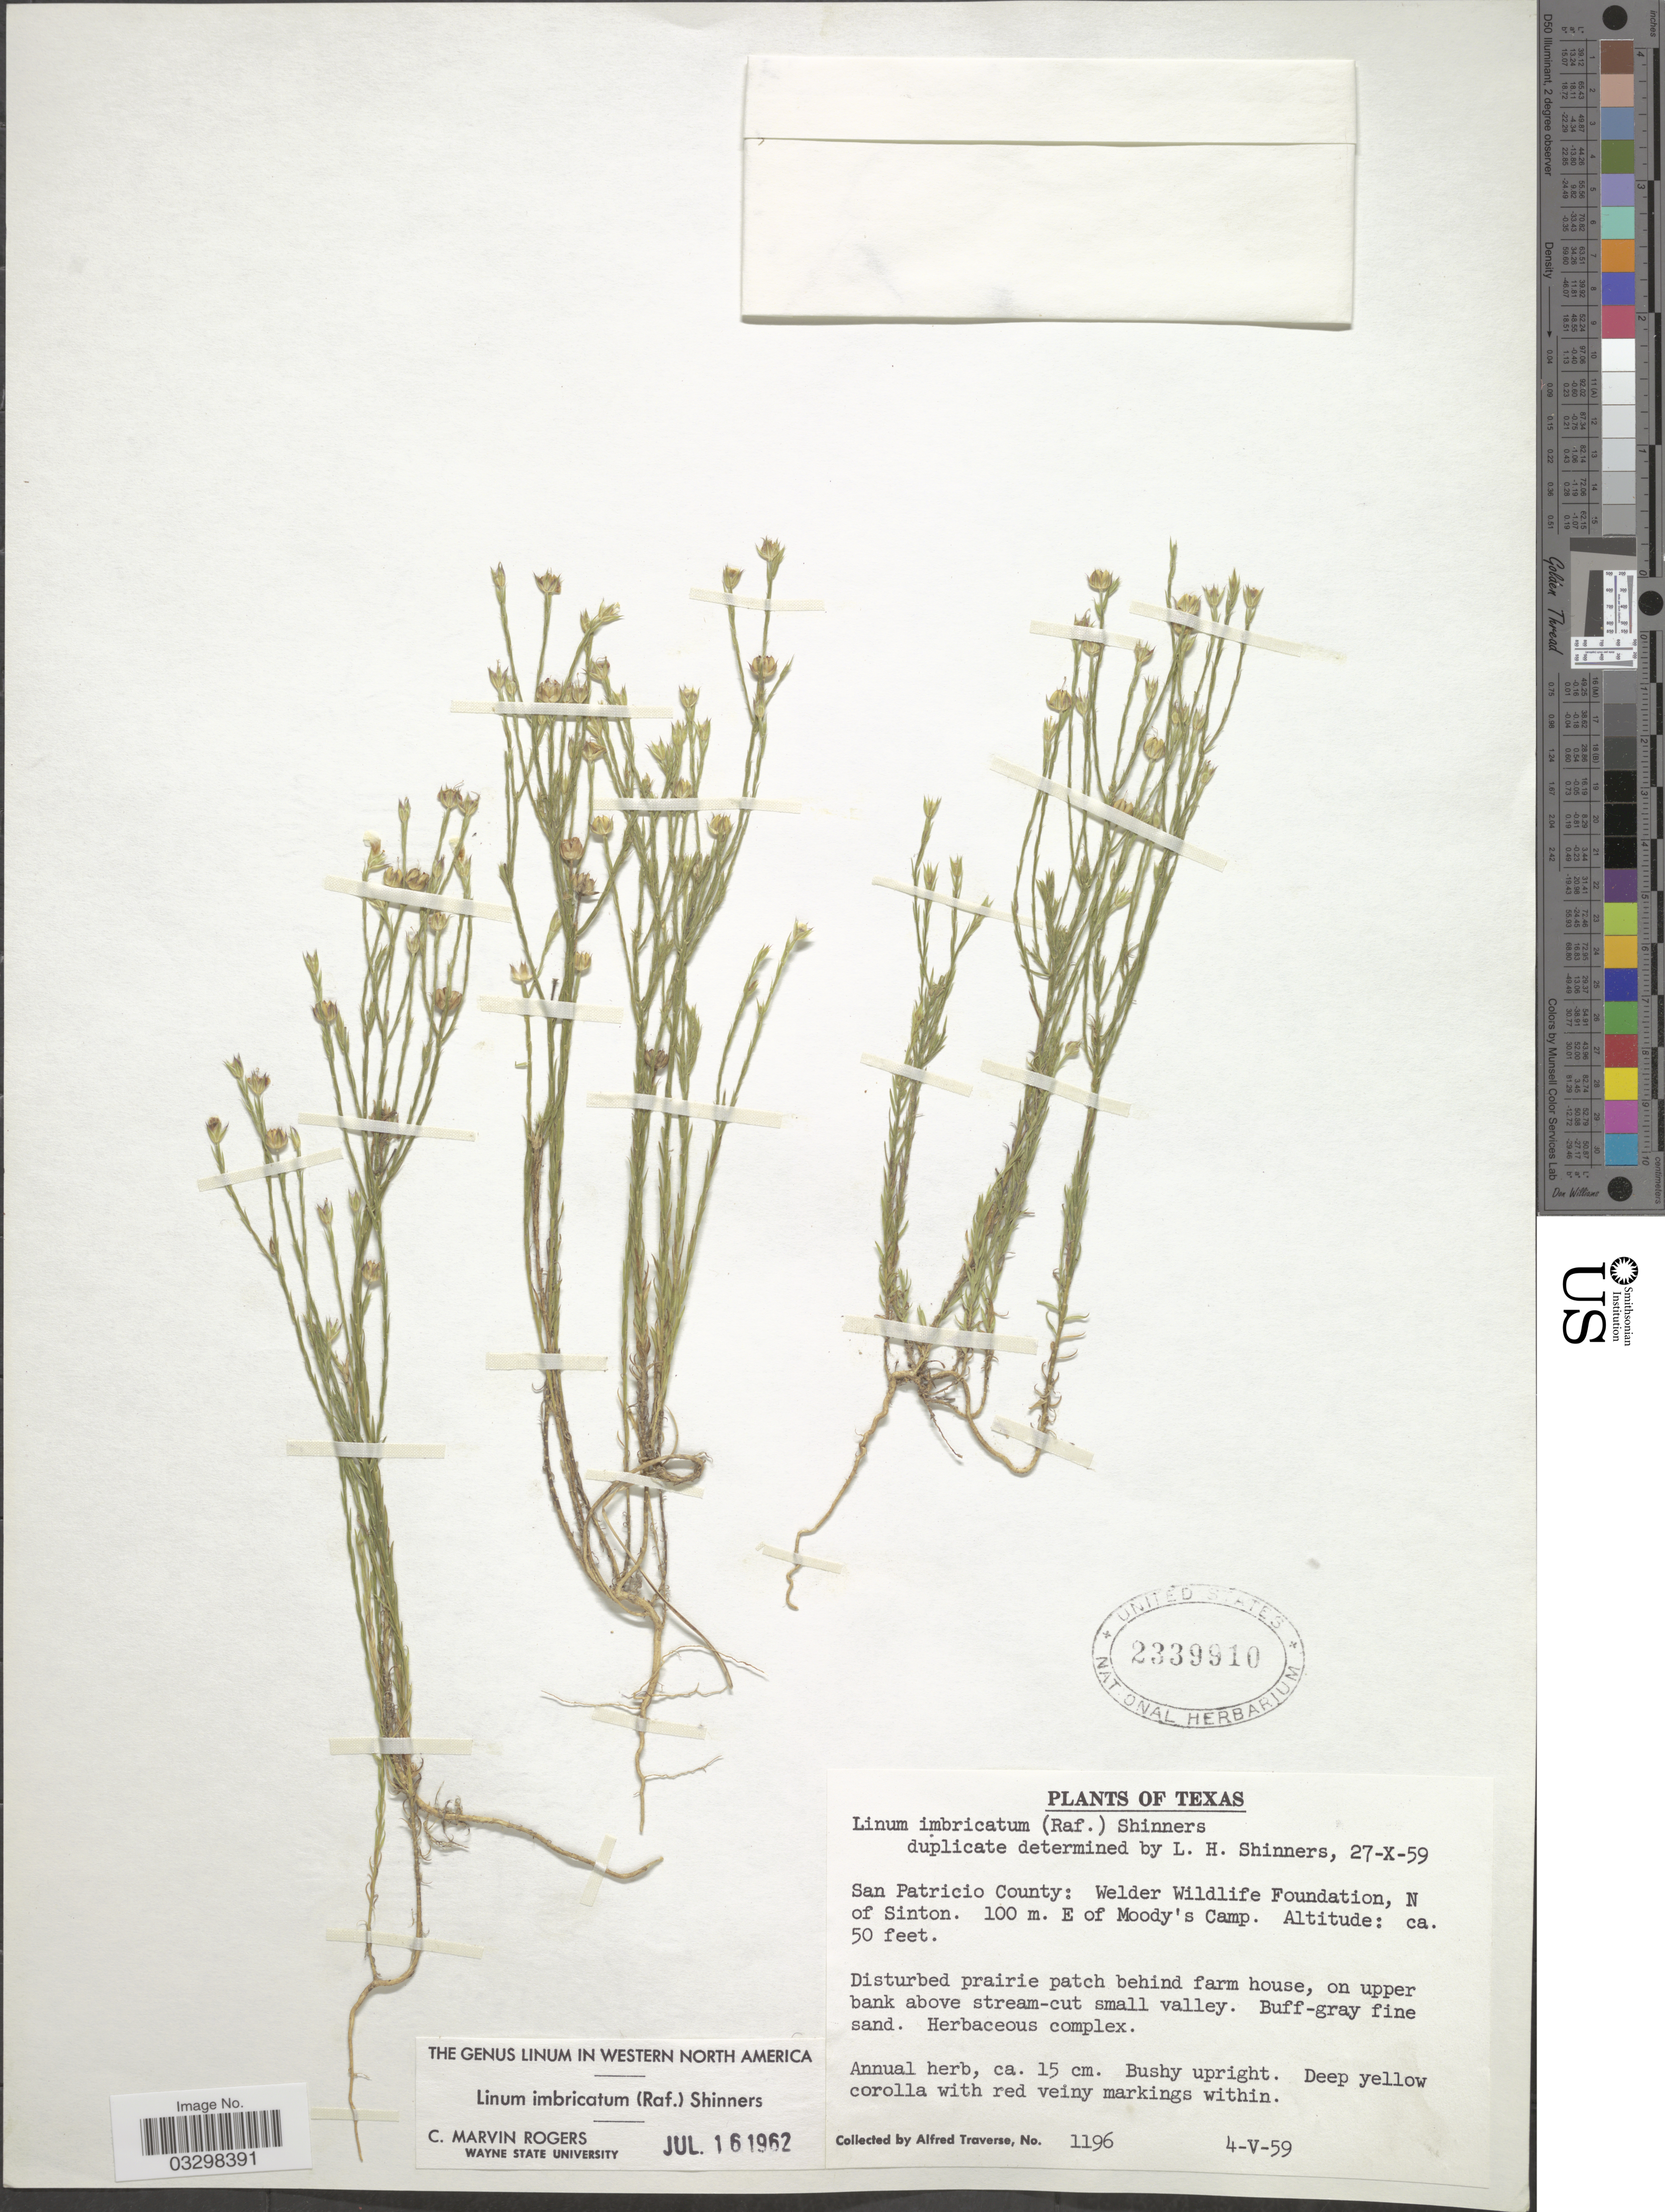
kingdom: Plantae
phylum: Tracheophyta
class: Magnoliopsida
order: Malpighiales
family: Linaceae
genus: Linum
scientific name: Linum imbricatum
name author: (Raf.) Shinners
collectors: A. Traverse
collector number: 1196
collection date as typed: Transcribed d/m/y: 4/5/59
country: United States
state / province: Texas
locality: San Patricio County: Welder Wildlife Foundation, N of Sinton. 100 m. E of Moody's Camp.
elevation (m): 15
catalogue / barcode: US 2339910